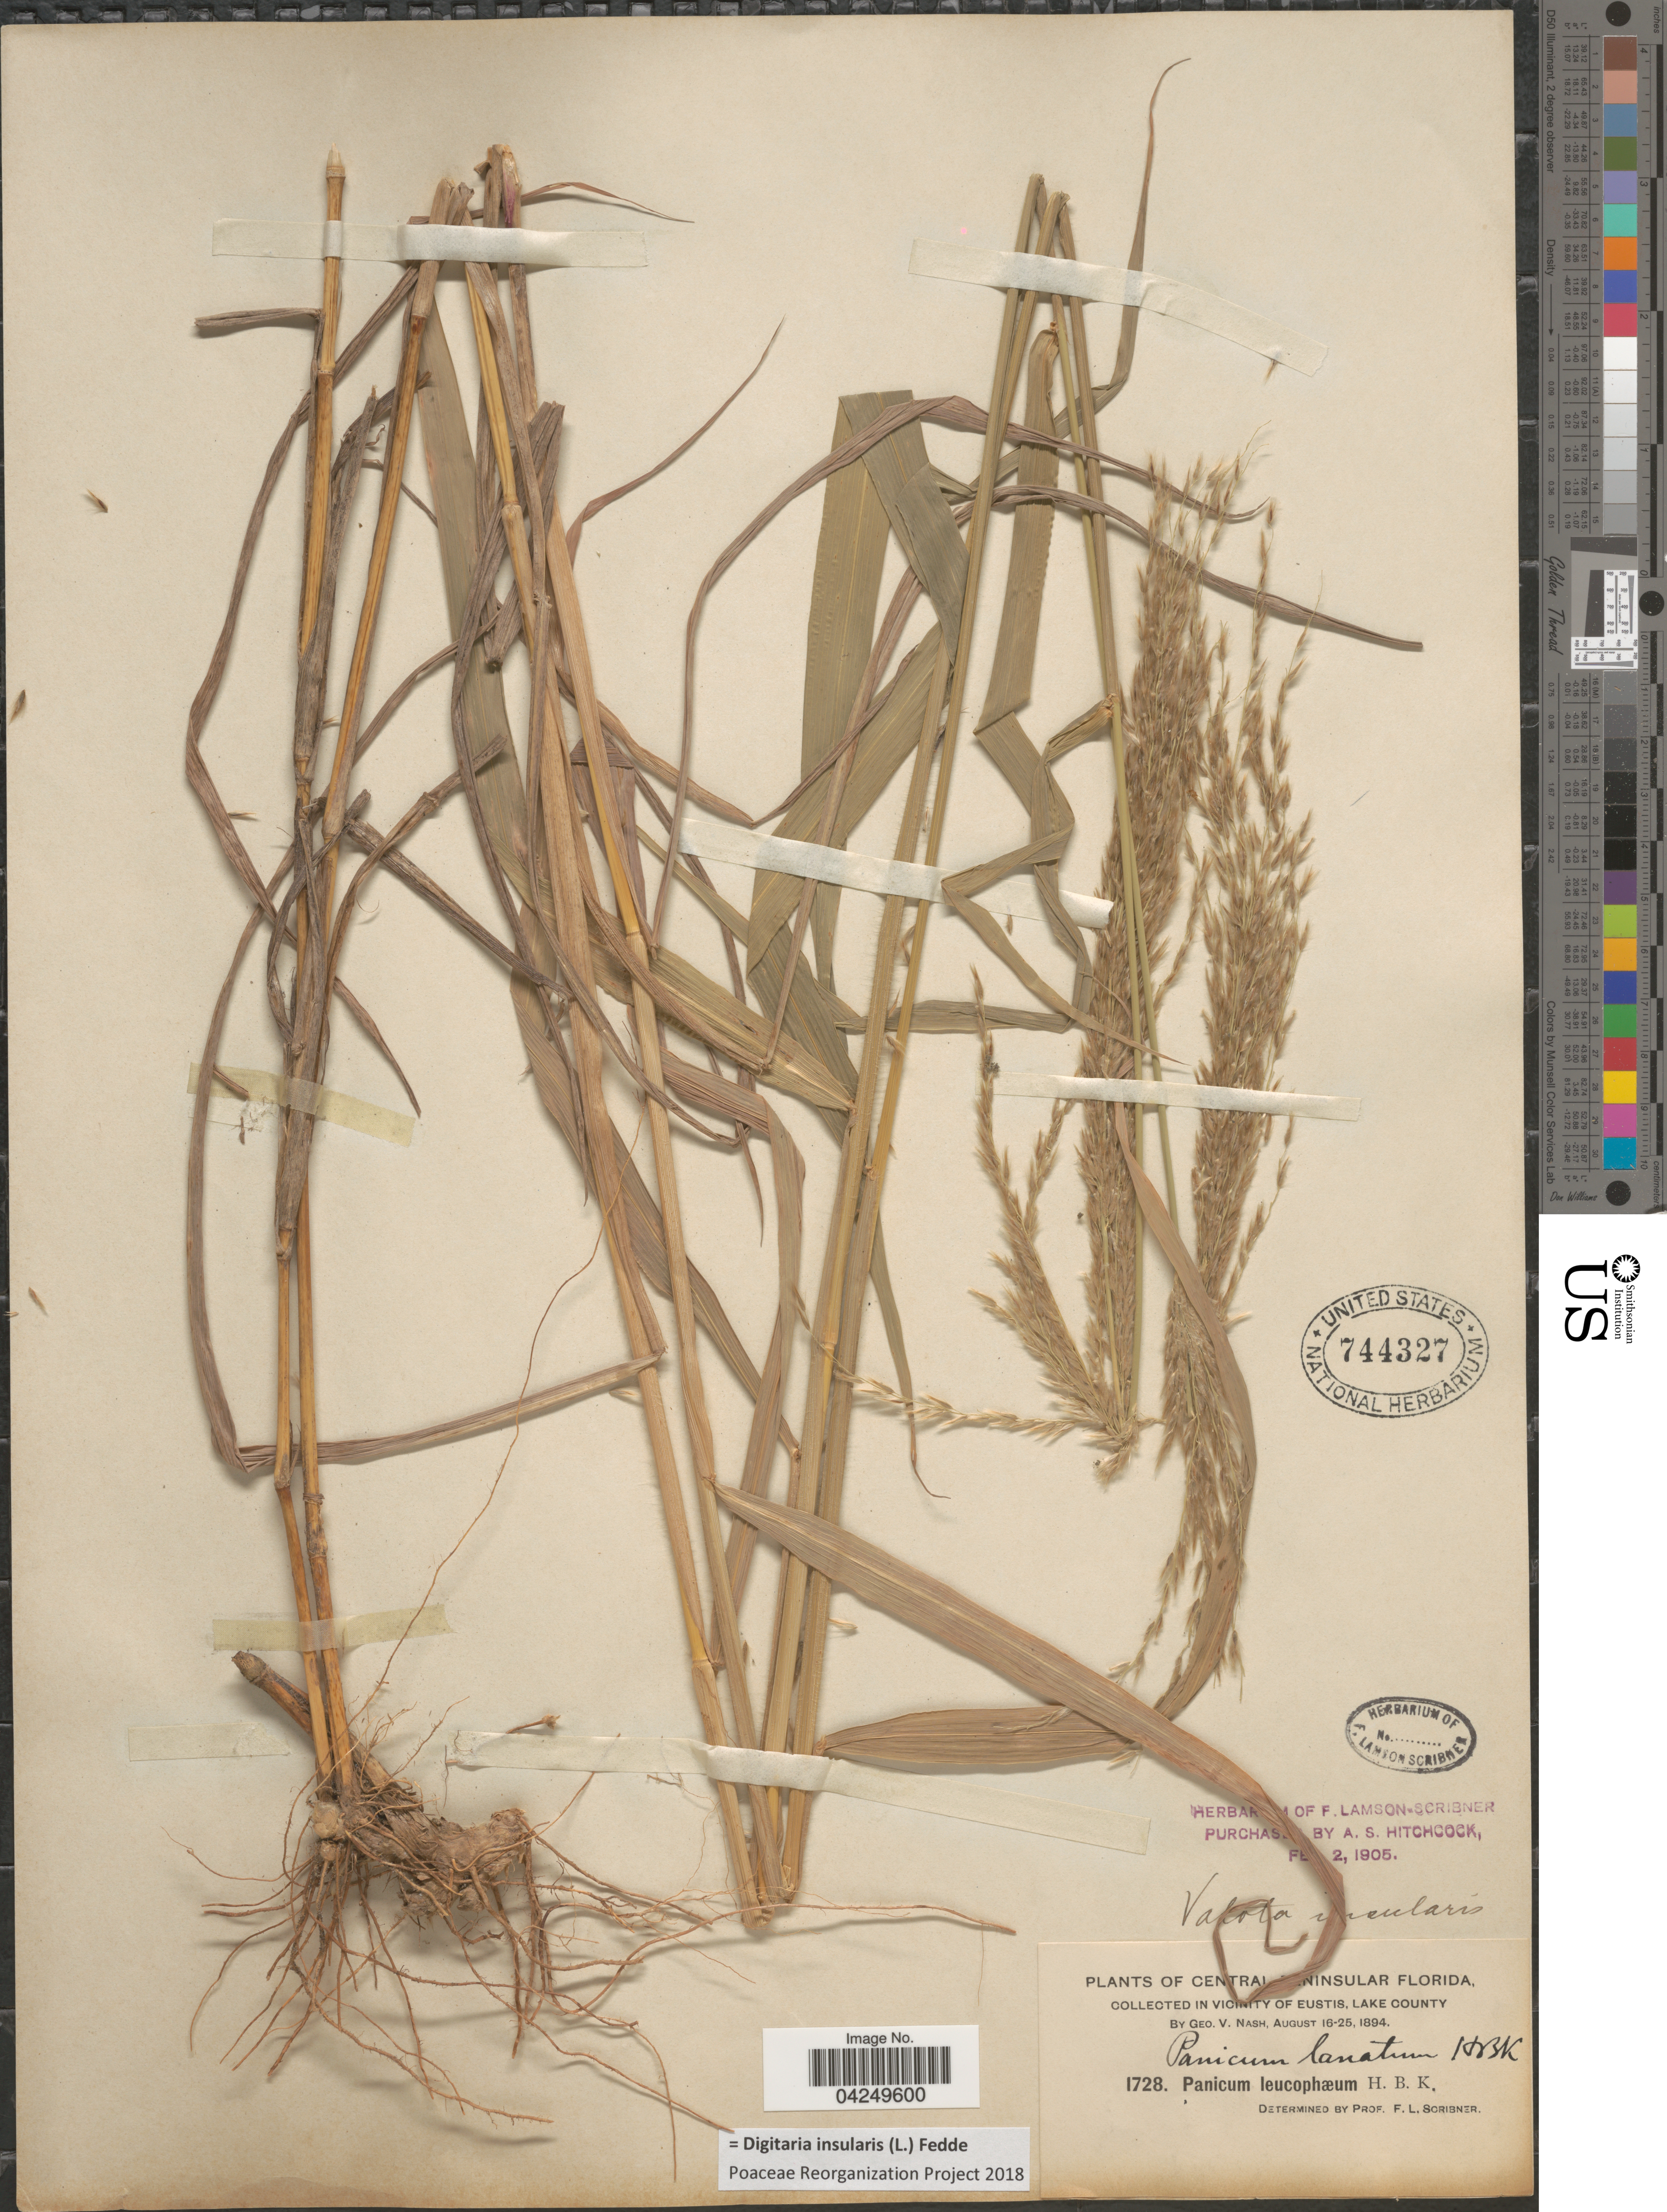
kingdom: Plantae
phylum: Tracheophyta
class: Liliopsida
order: Poales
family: Poaceae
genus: Digitaria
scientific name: Digitaria insularis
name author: (L.) Fedde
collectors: G. V. Nash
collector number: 1728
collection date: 1894-08-16/1894-08-25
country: United States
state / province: Florida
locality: In Vicinity of Eustis, Lake County.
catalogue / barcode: US 744327